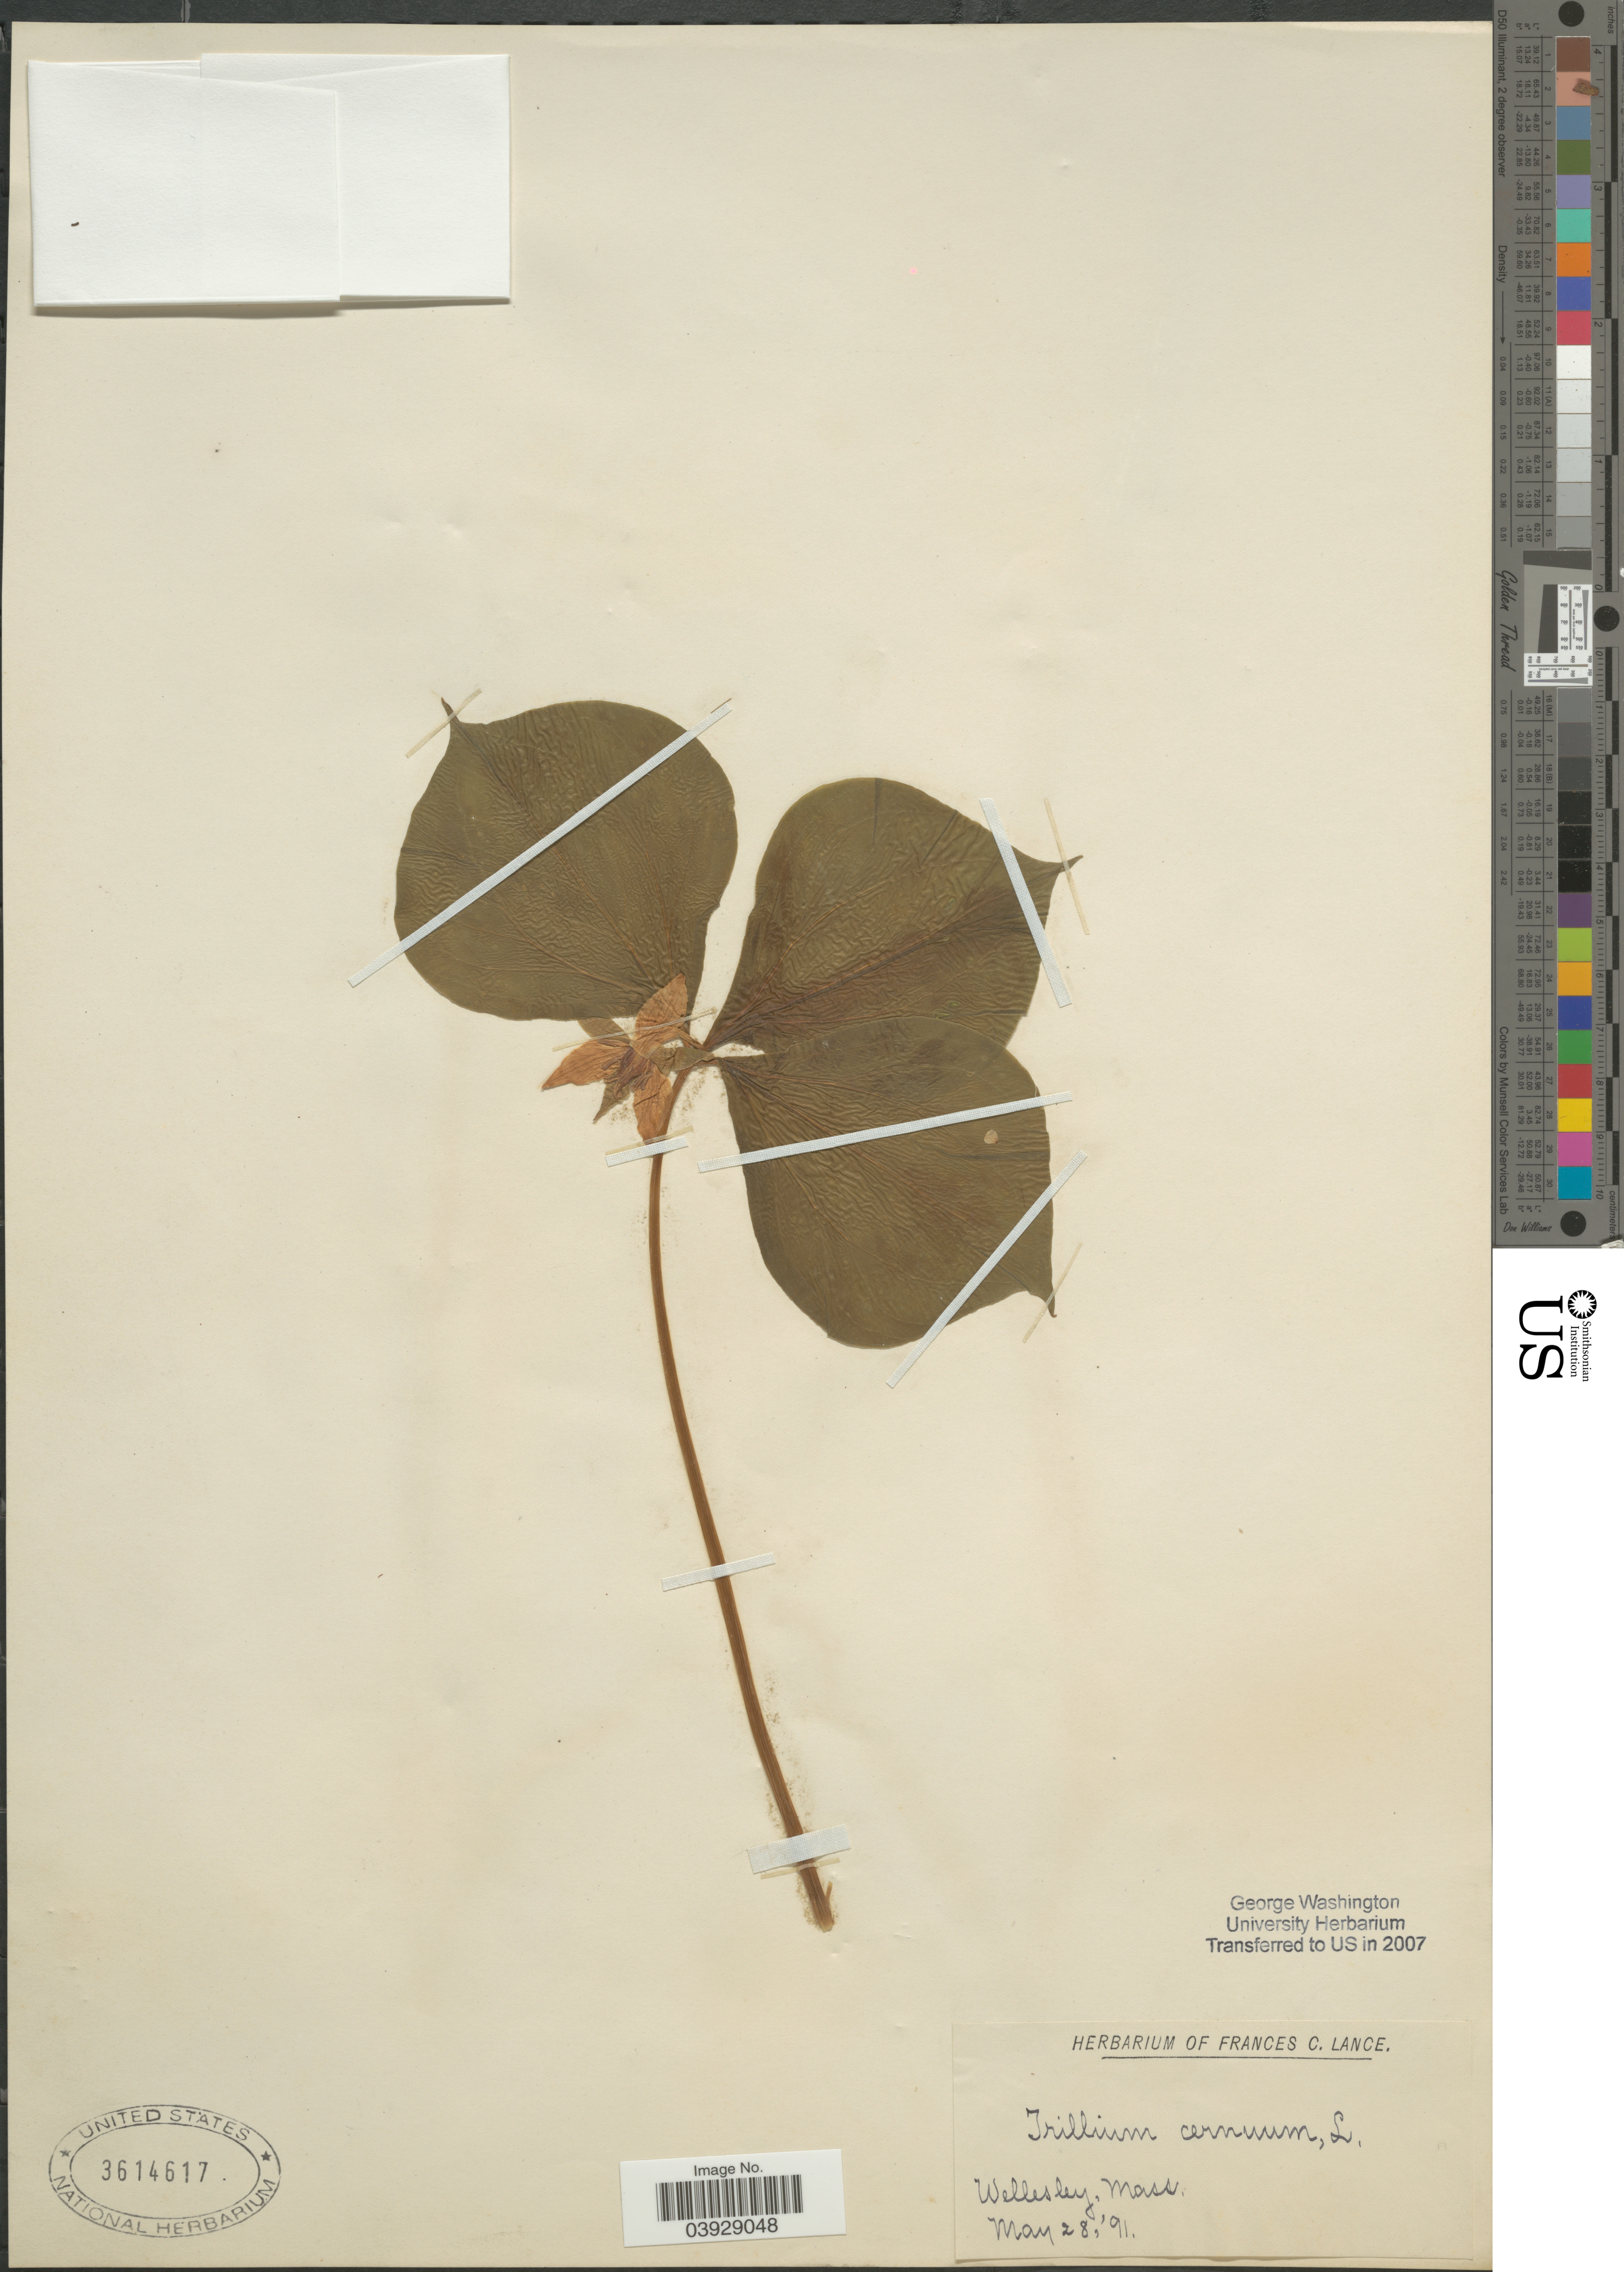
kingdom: Plantae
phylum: Tracheophyta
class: Liliopsida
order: Liliales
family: Melanthiaceae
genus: Trillium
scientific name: Trillium cernuum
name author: L.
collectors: ex herb. Frances C. Lance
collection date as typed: Transcribed d/m/y: 28/5/91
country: United States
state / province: Massachusetts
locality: Wellesley.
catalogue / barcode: US 3614617